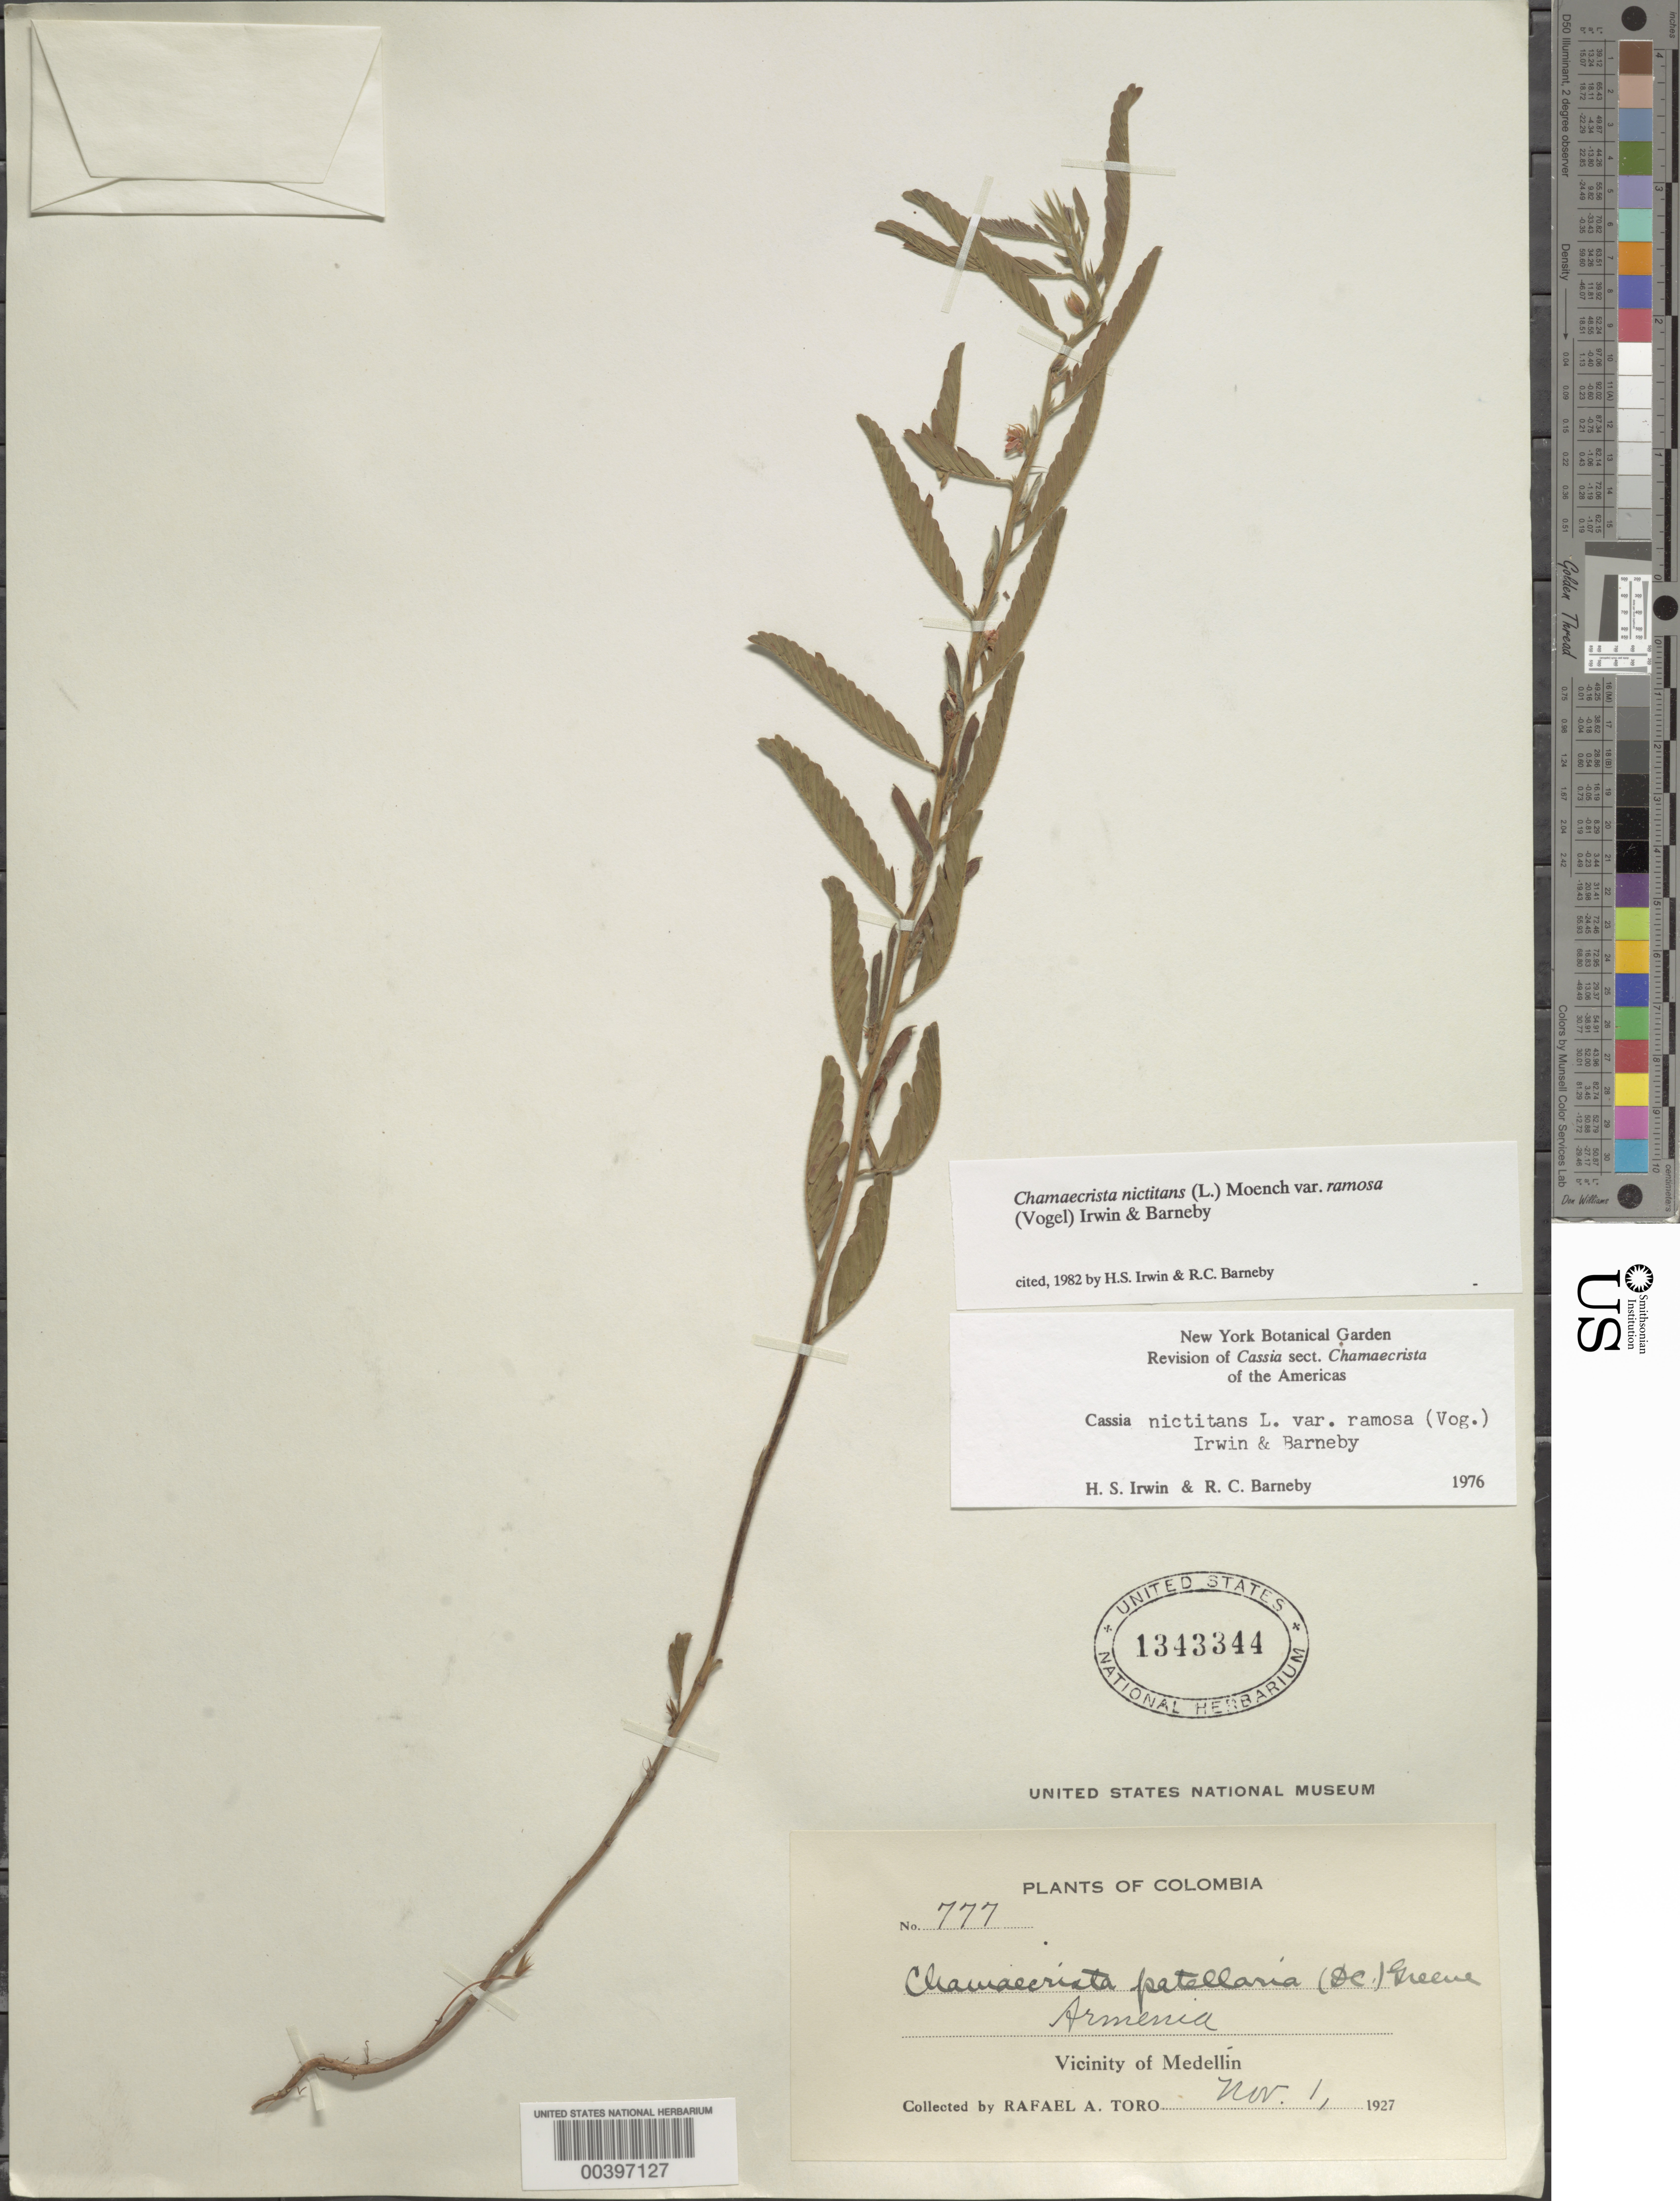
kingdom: Plantae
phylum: Tracheophyta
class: Magnoliopsida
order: Fabales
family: Fabaceae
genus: Chamaecrista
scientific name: Chamaecrista nictitans var. ramosa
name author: (Vogel) H.S. Irwin & Barneby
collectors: R. A. Toro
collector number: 777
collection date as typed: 01 Nov 1927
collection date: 1927-11-01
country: Colombia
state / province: Antioquia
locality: Arrmenia; vicinity of Medellin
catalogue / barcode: US 1343344